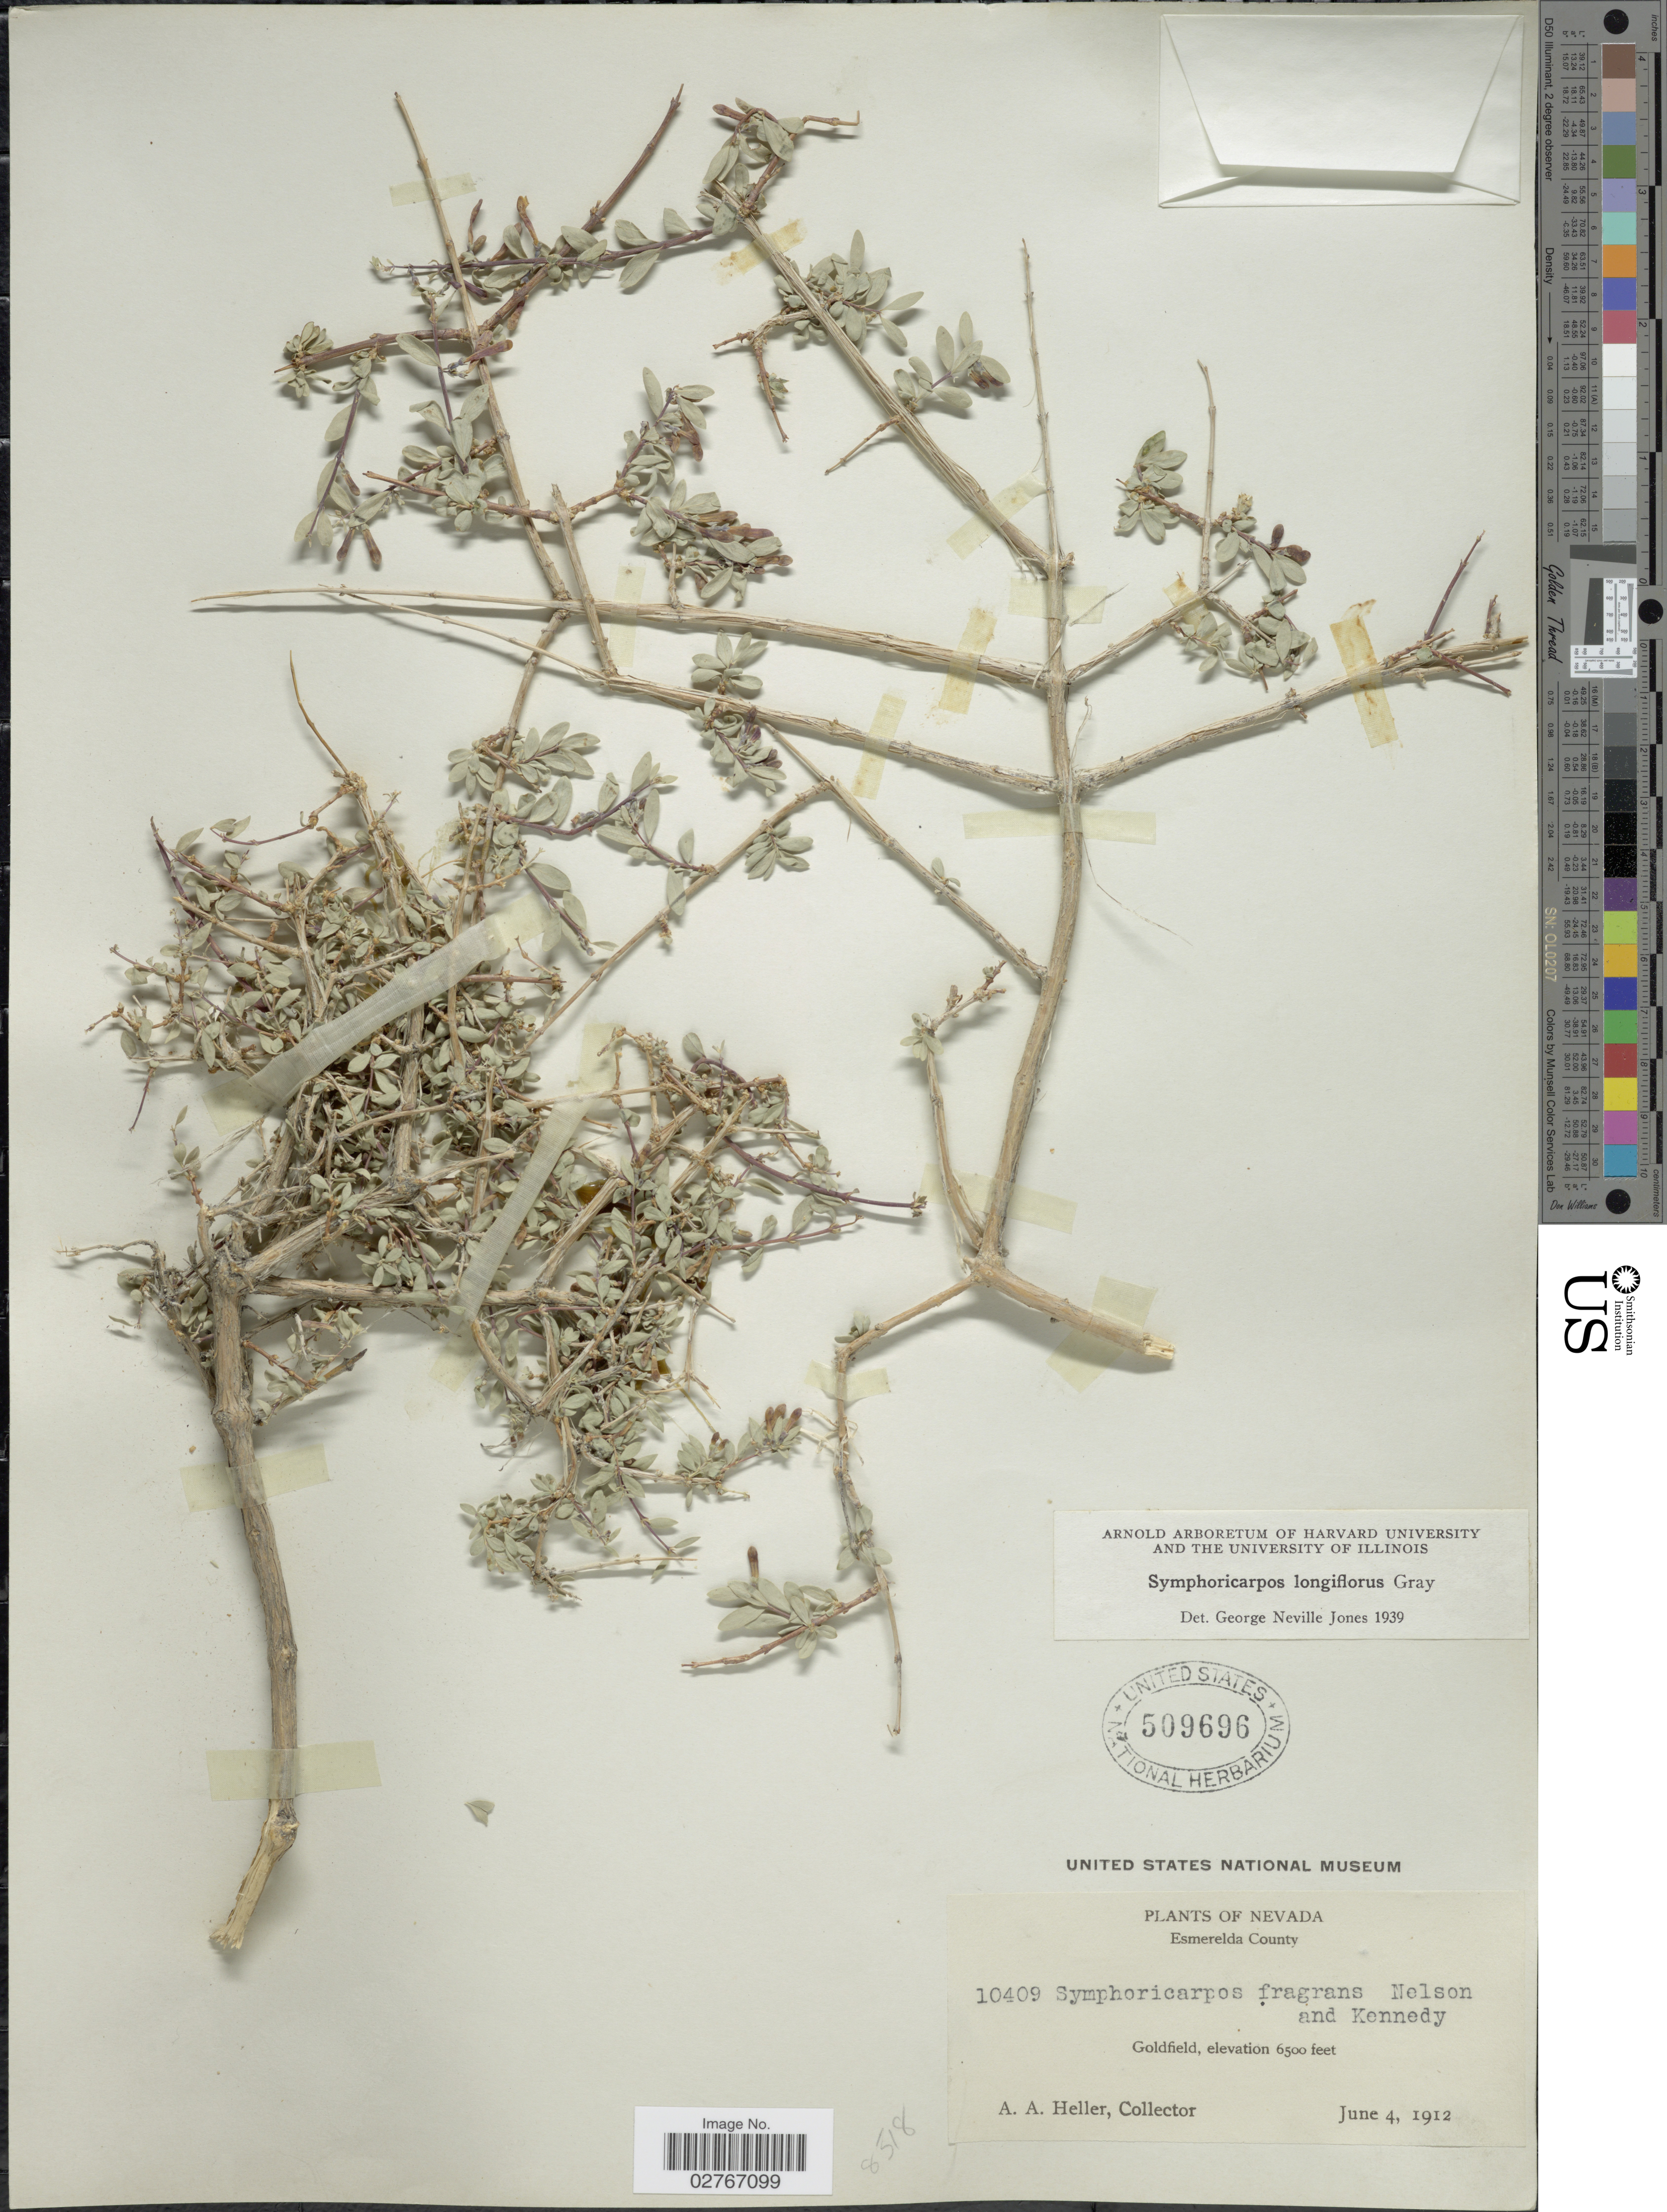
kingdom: Plantae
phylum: Tracheophyta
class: Magnoliopsida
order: Dipsacales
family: Caprifoliaceae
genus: Symphoricarpos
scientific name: Symphoricarpos longiflorus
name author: A. Gray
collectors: A. A. Heller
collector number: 10409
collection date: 1912-06-04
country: United States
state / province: Nevada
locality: Esmeralda County, Goldfield.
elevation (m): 1981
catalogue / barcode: US 509696